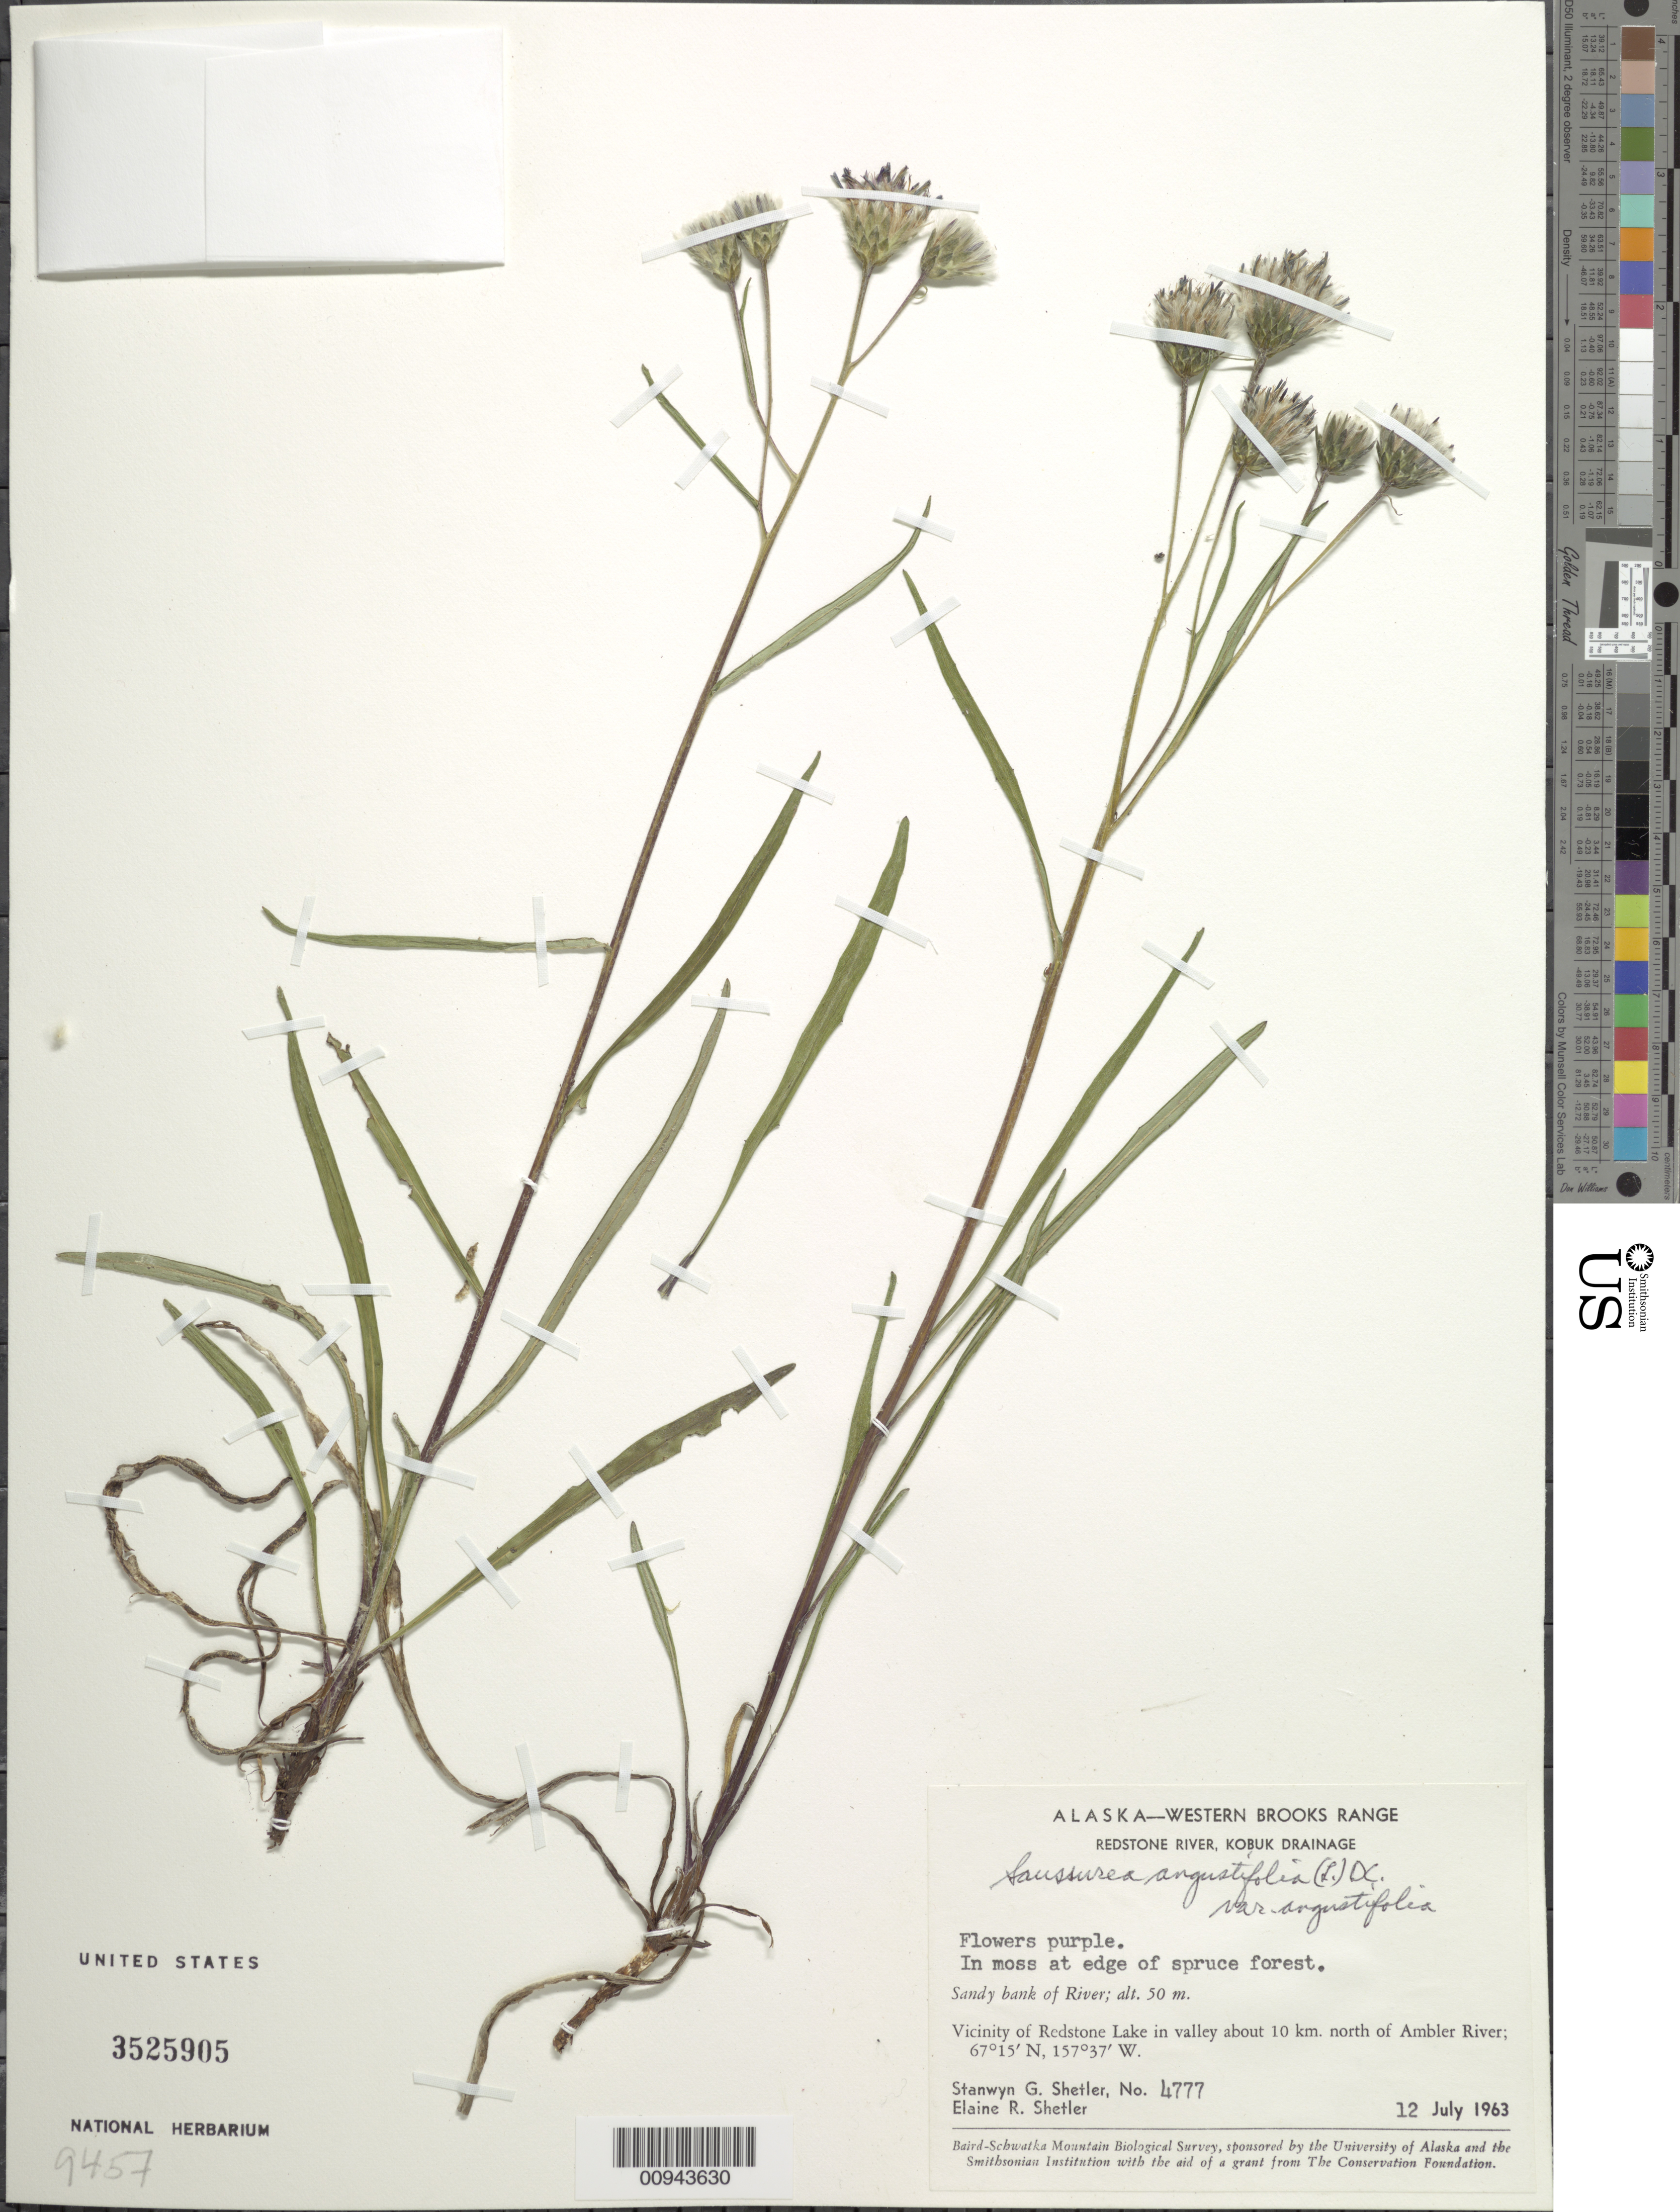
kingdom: Plantae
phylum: Tracheophyta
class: Magnoliopsida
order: Asterales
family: Asteraceae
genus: Saussurea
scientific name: Saussurea angustifolia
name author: (L.) DC.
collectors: S. Shetler & E. R. Shetler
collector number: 4777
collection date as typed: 12 Jul 1963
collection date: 1963-07-12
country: United States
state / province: Alaska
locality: Vicinity of Redstone Lake in valley about 10 km. north of Ambler River. Western Brooks Range, Redstone River, Kobuk Drainage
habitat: Sandy bank of River.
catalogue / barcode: US 3525905